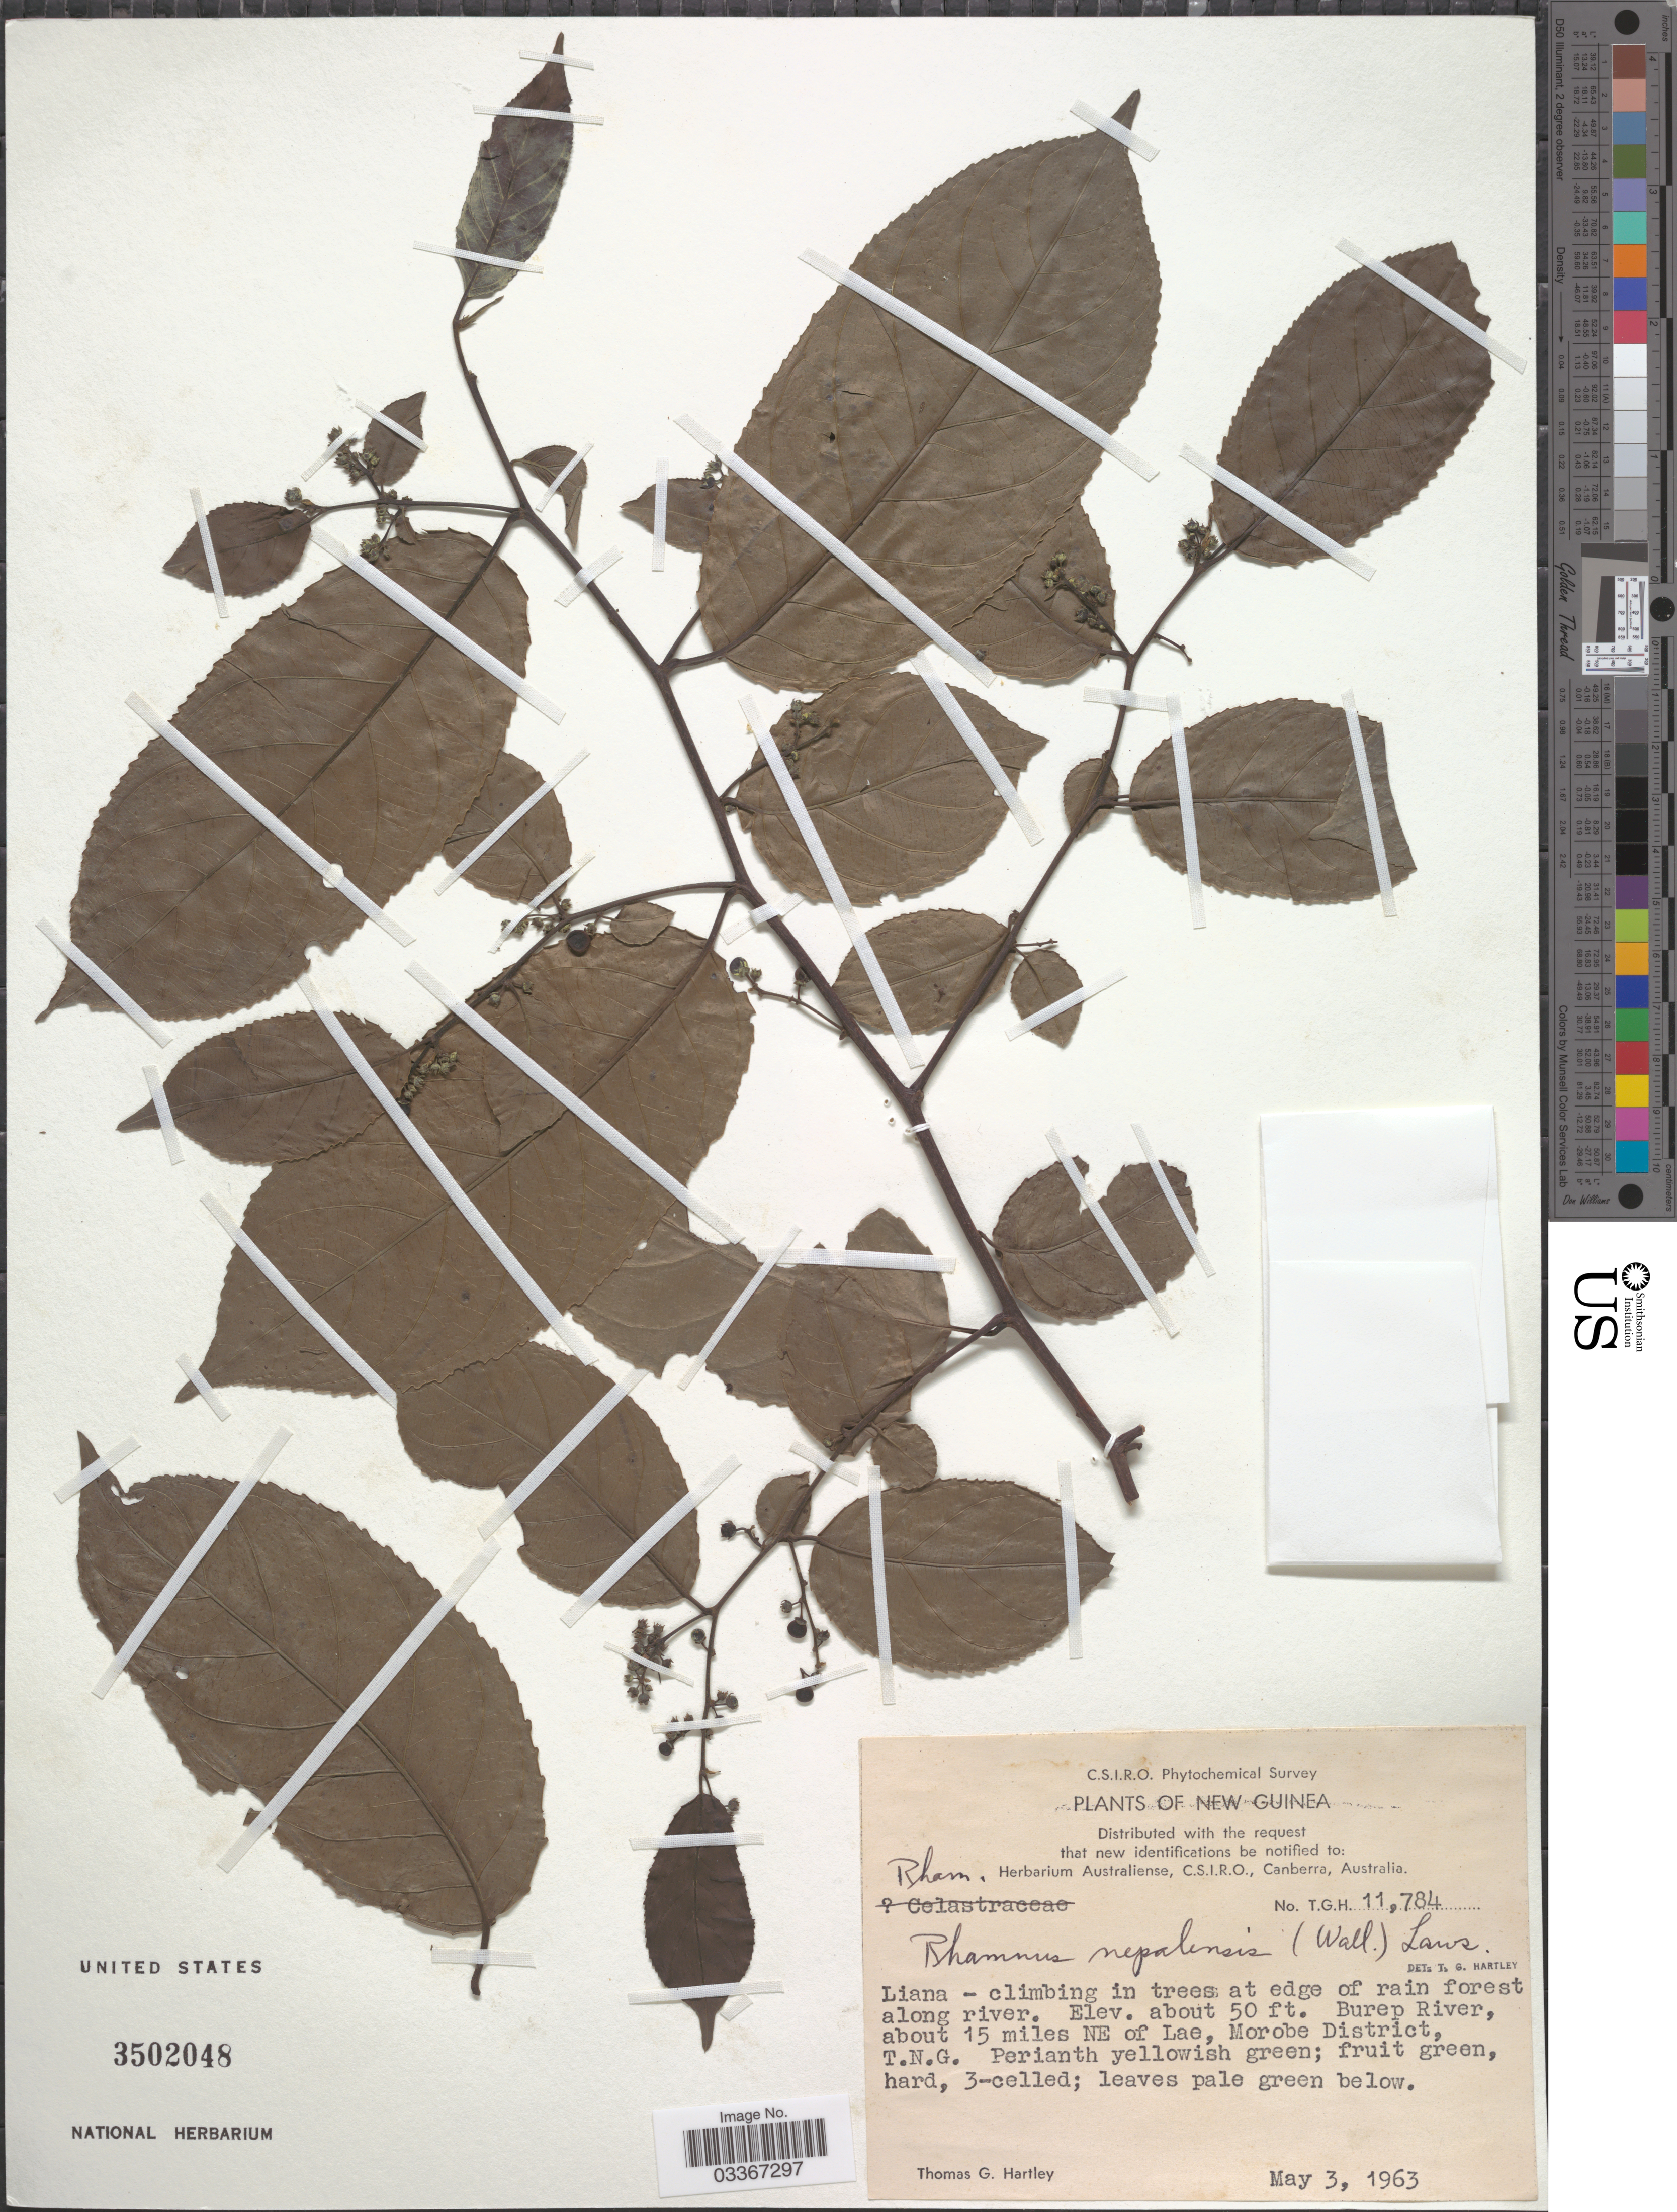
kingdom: Plantae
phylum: Tracheophyta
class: Magnoliopsida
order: Rosales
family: Rhamnaceae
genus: Rhamnus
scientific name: Rhamnus nepalensis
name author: (Wall.) M.A. Lawson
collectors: T. Hartley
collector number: T.G.H. 11784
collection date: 1963-05-03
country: Papua New Guinea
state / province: Morobe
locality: New Guinea. Burep River, about 15 miles NE of Lae, Morobe District, T.N.G.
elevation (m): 15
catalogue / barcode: US 3502048